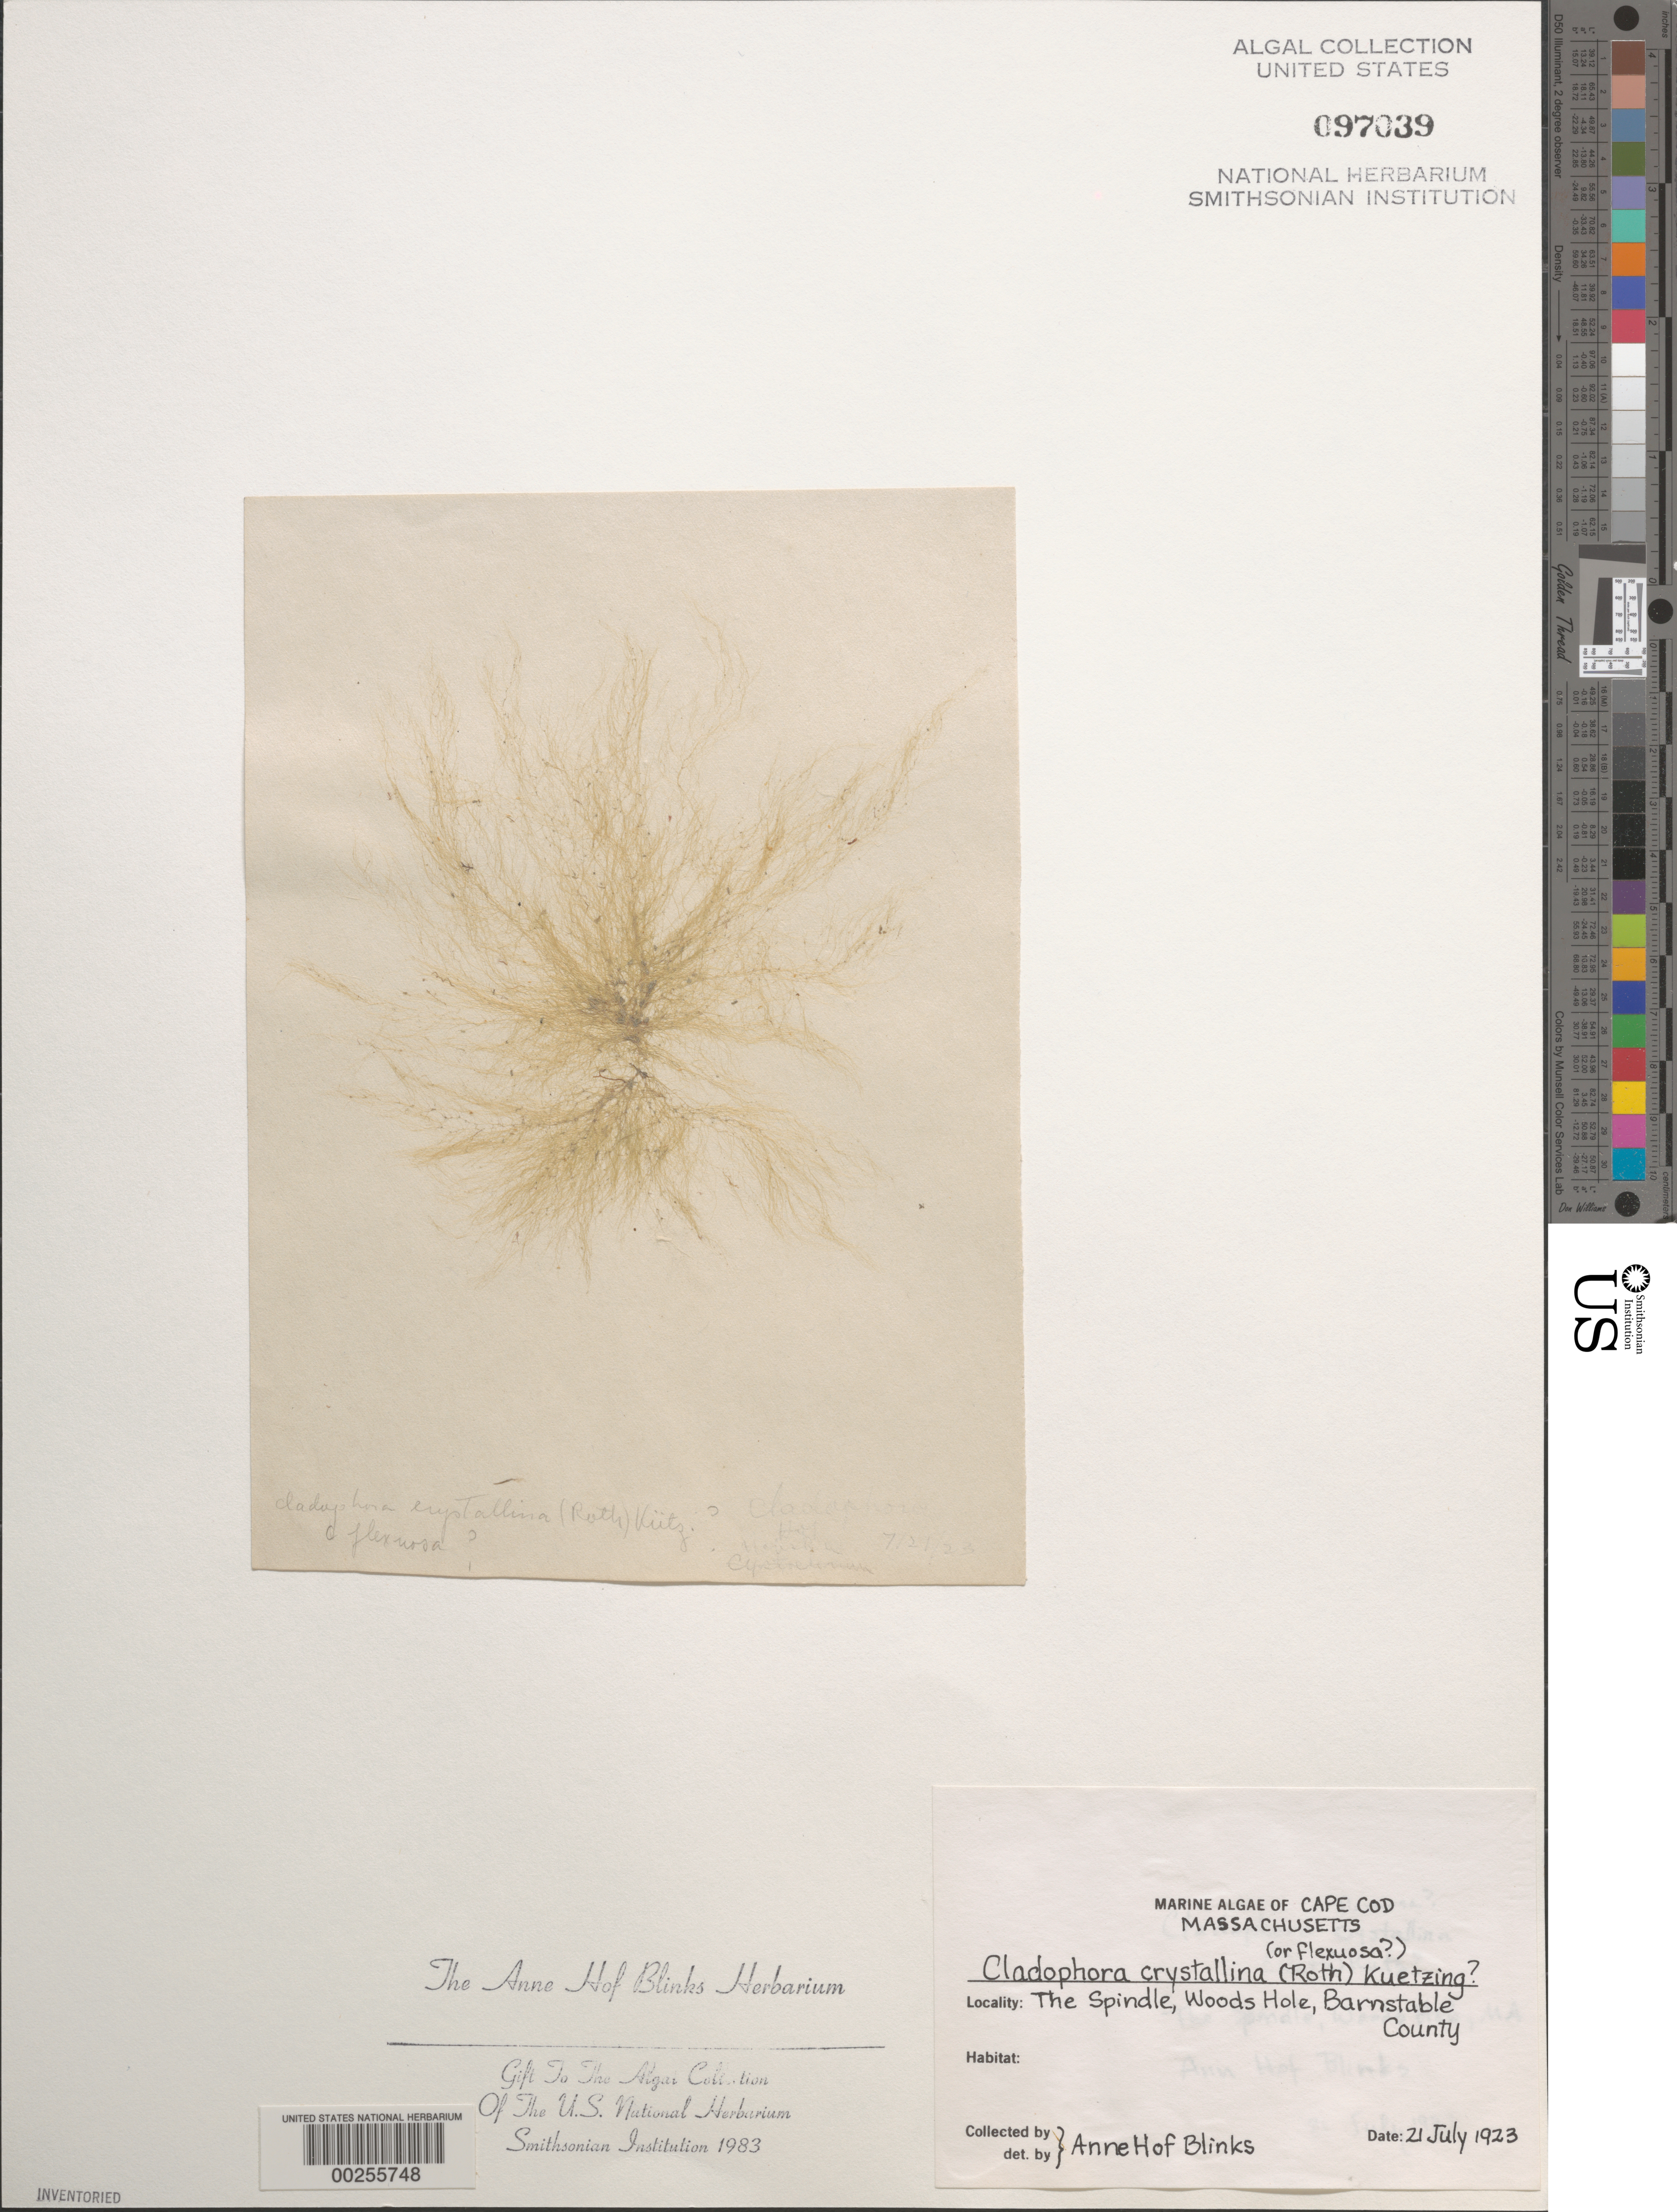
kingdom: Plantae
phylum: Chlorophyta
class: Ulvophyceae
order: Cladophorales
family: Cladophoraceae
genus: Cladophora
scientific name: Cladophora crystallina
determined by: Blinks, Anne Hof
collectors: A. Blinks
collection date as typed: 21 Jul 1923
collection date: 1923-07-21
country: United States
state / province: Massachusetts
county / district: Barnstable County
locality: Woods Hole, The Spindle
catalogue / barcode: US 97039